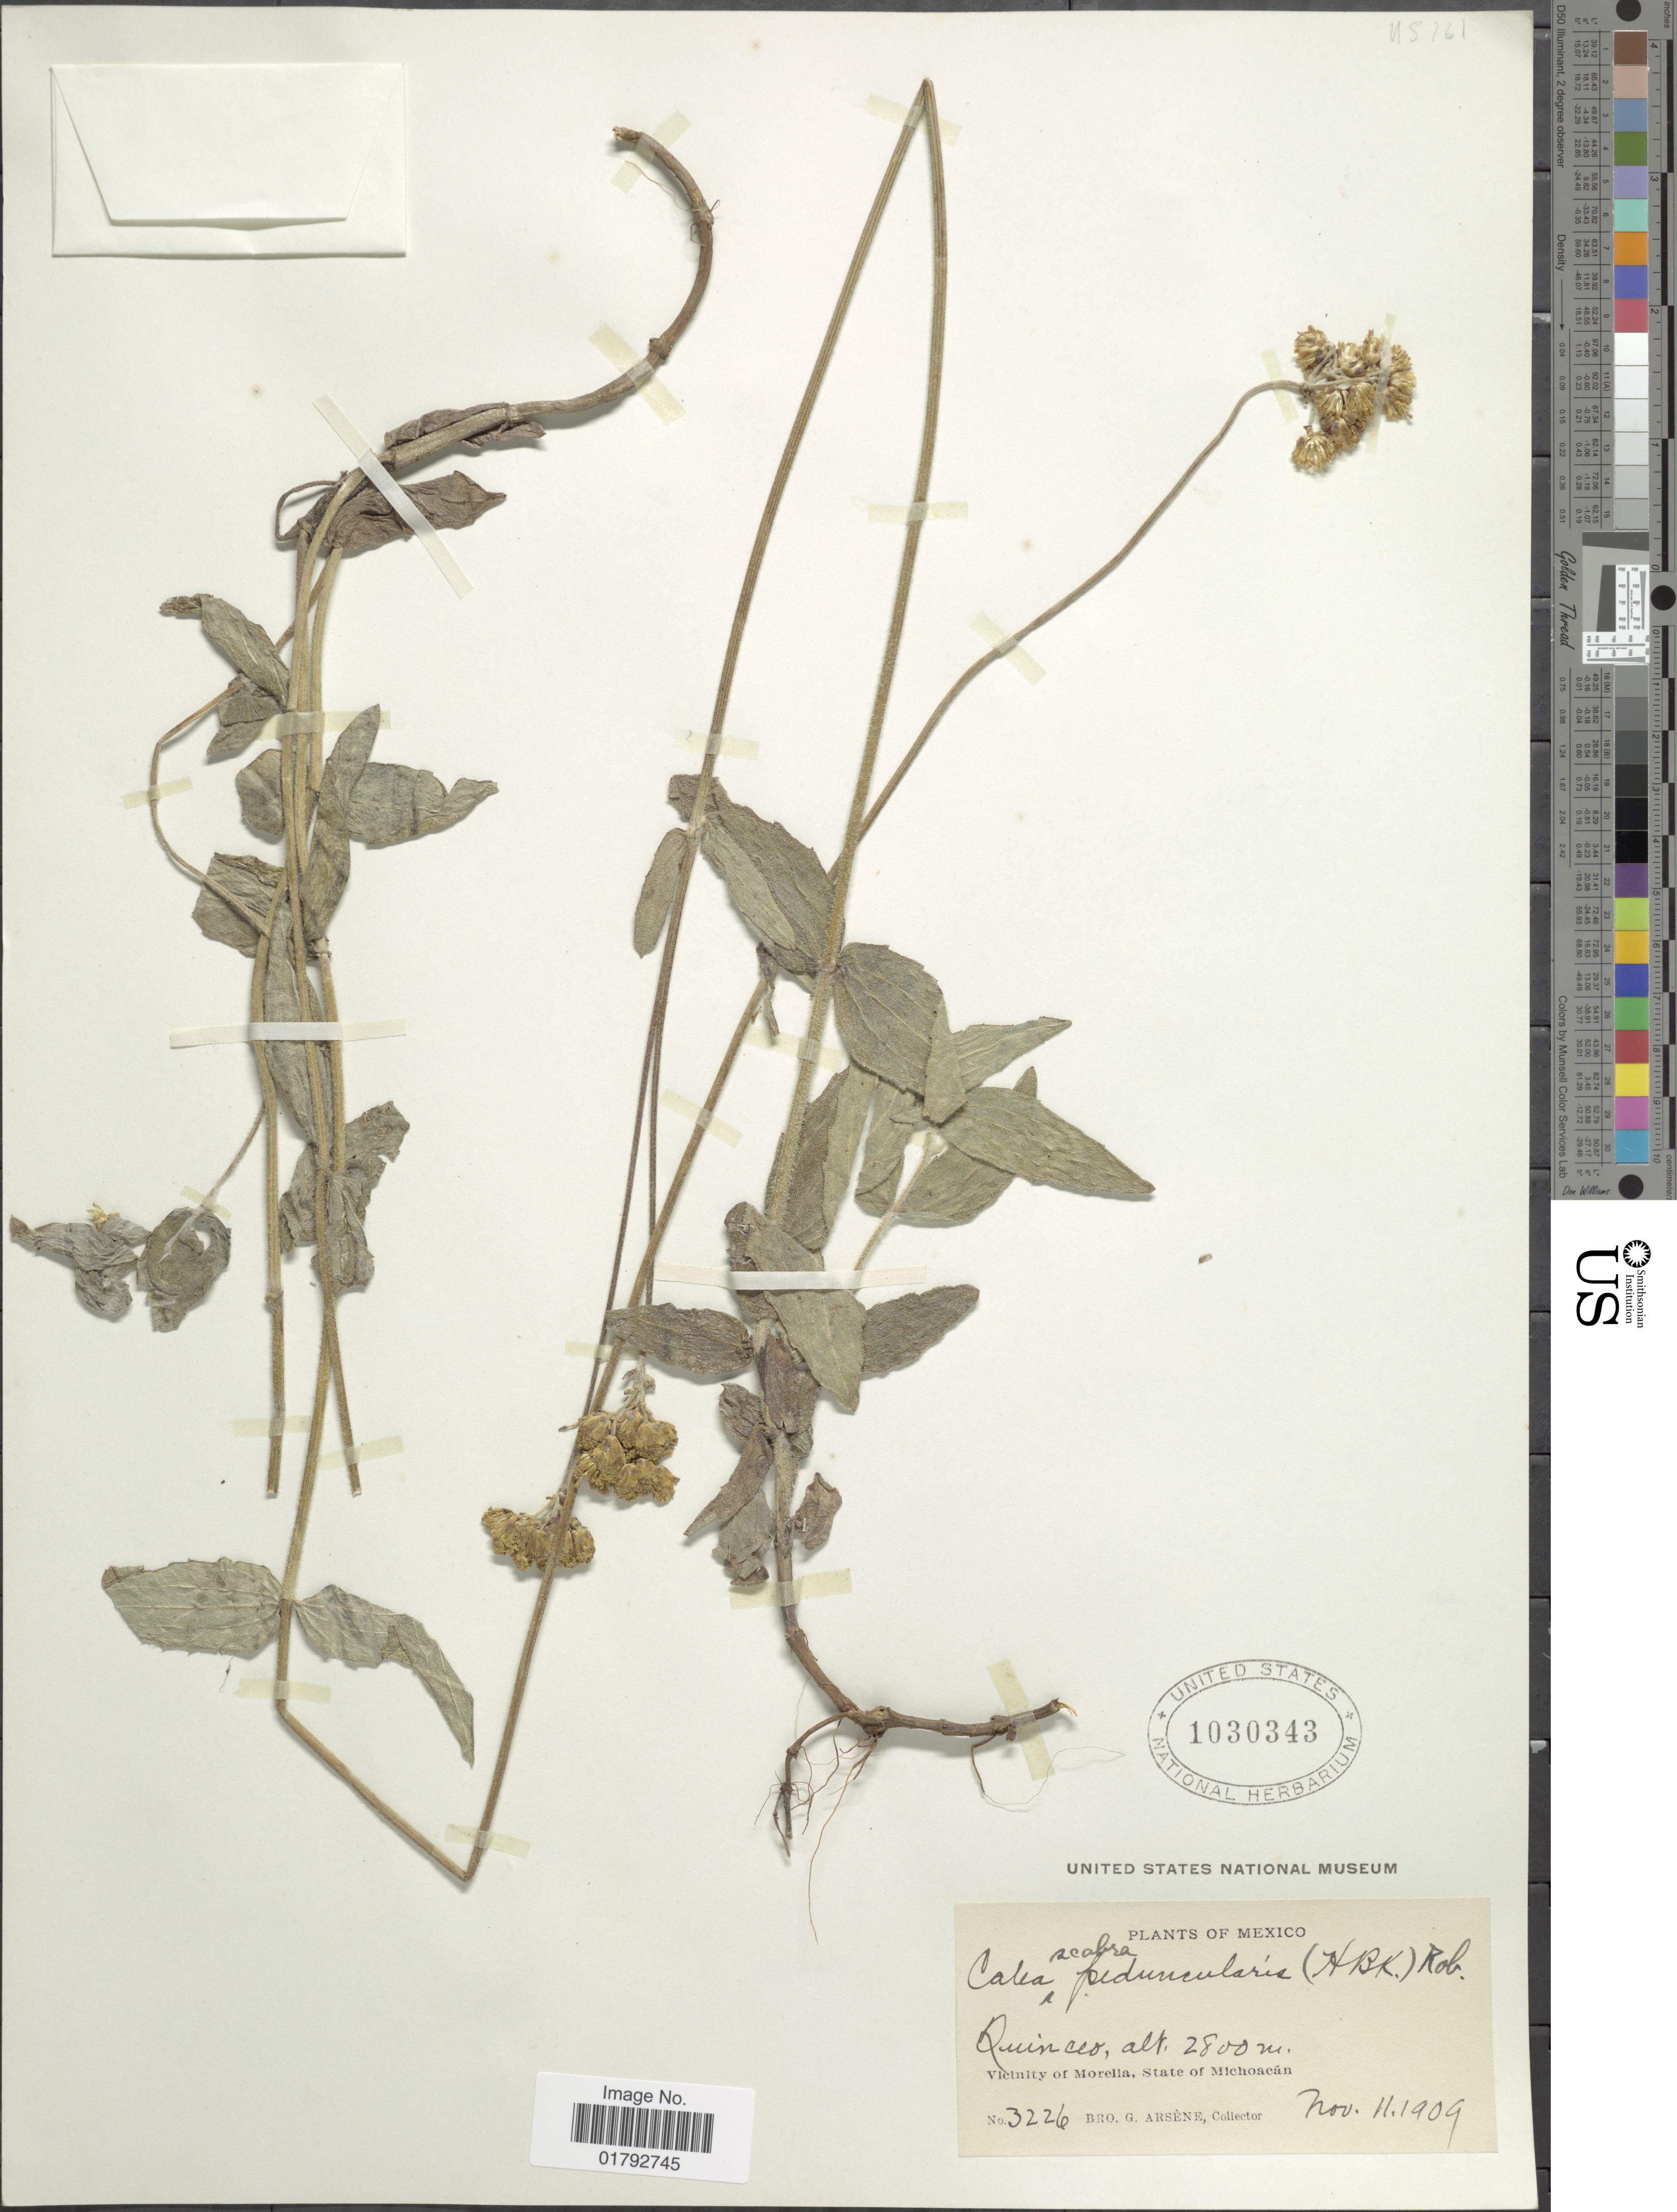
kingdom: Plantae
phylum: Tracheophyta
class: Magnoliopsida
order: Asterales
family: Asteraceae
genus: Alloispermum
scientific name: Alloispermum scabrum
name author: (Lag.) H. Rob.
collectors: Bro. G. Arsène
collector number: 3226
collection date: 1909-11-11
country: Mexico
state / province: Michoacán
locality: Quinceo, Vicinity of Morelia, State of Michoacan.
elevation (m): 2800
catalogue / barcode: US 1030343